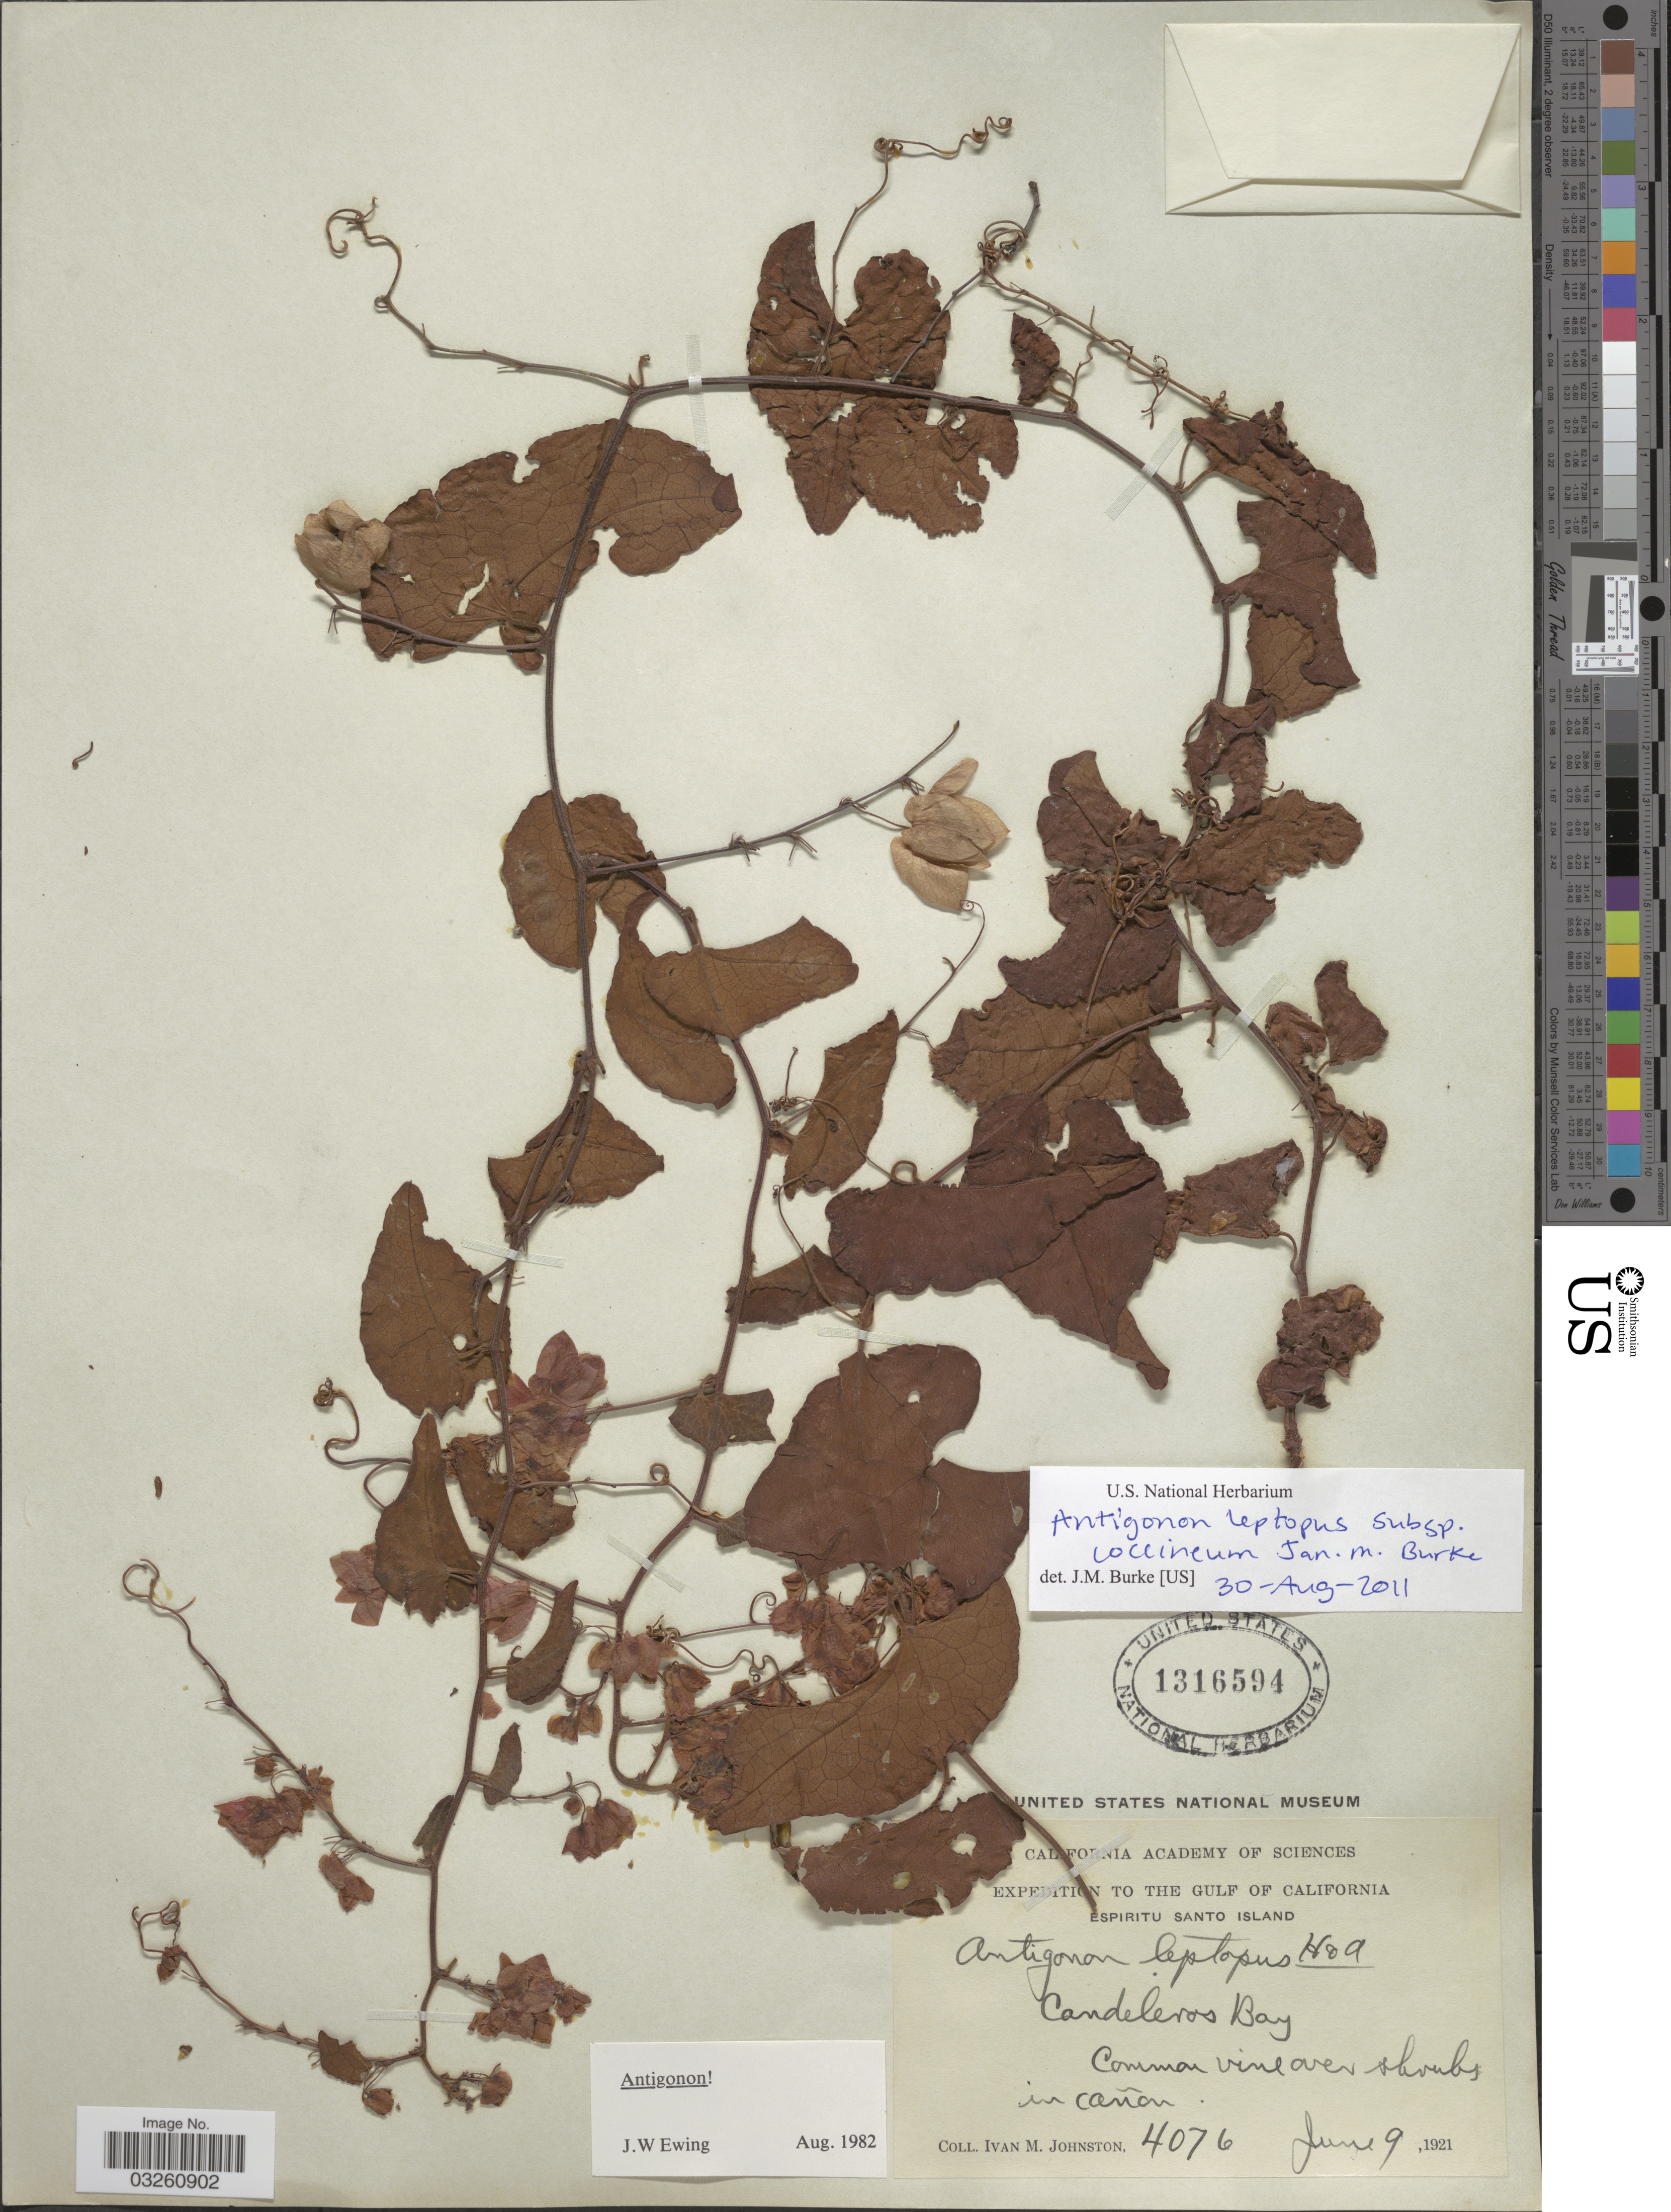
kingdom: Plantae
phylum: Tracheophyta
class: Magnoliopsida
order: Caryophyllales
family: Polygonaceae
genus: Antigonon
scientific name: Antigonon leptopus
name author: Hook. & Arn.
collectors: I.M. Johnston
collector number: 4076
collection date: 1921-06-09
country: Vanuatu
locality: The Gulf of California. Espiritu Santo Island. Candeleros Bay.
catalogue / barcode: US 1316594